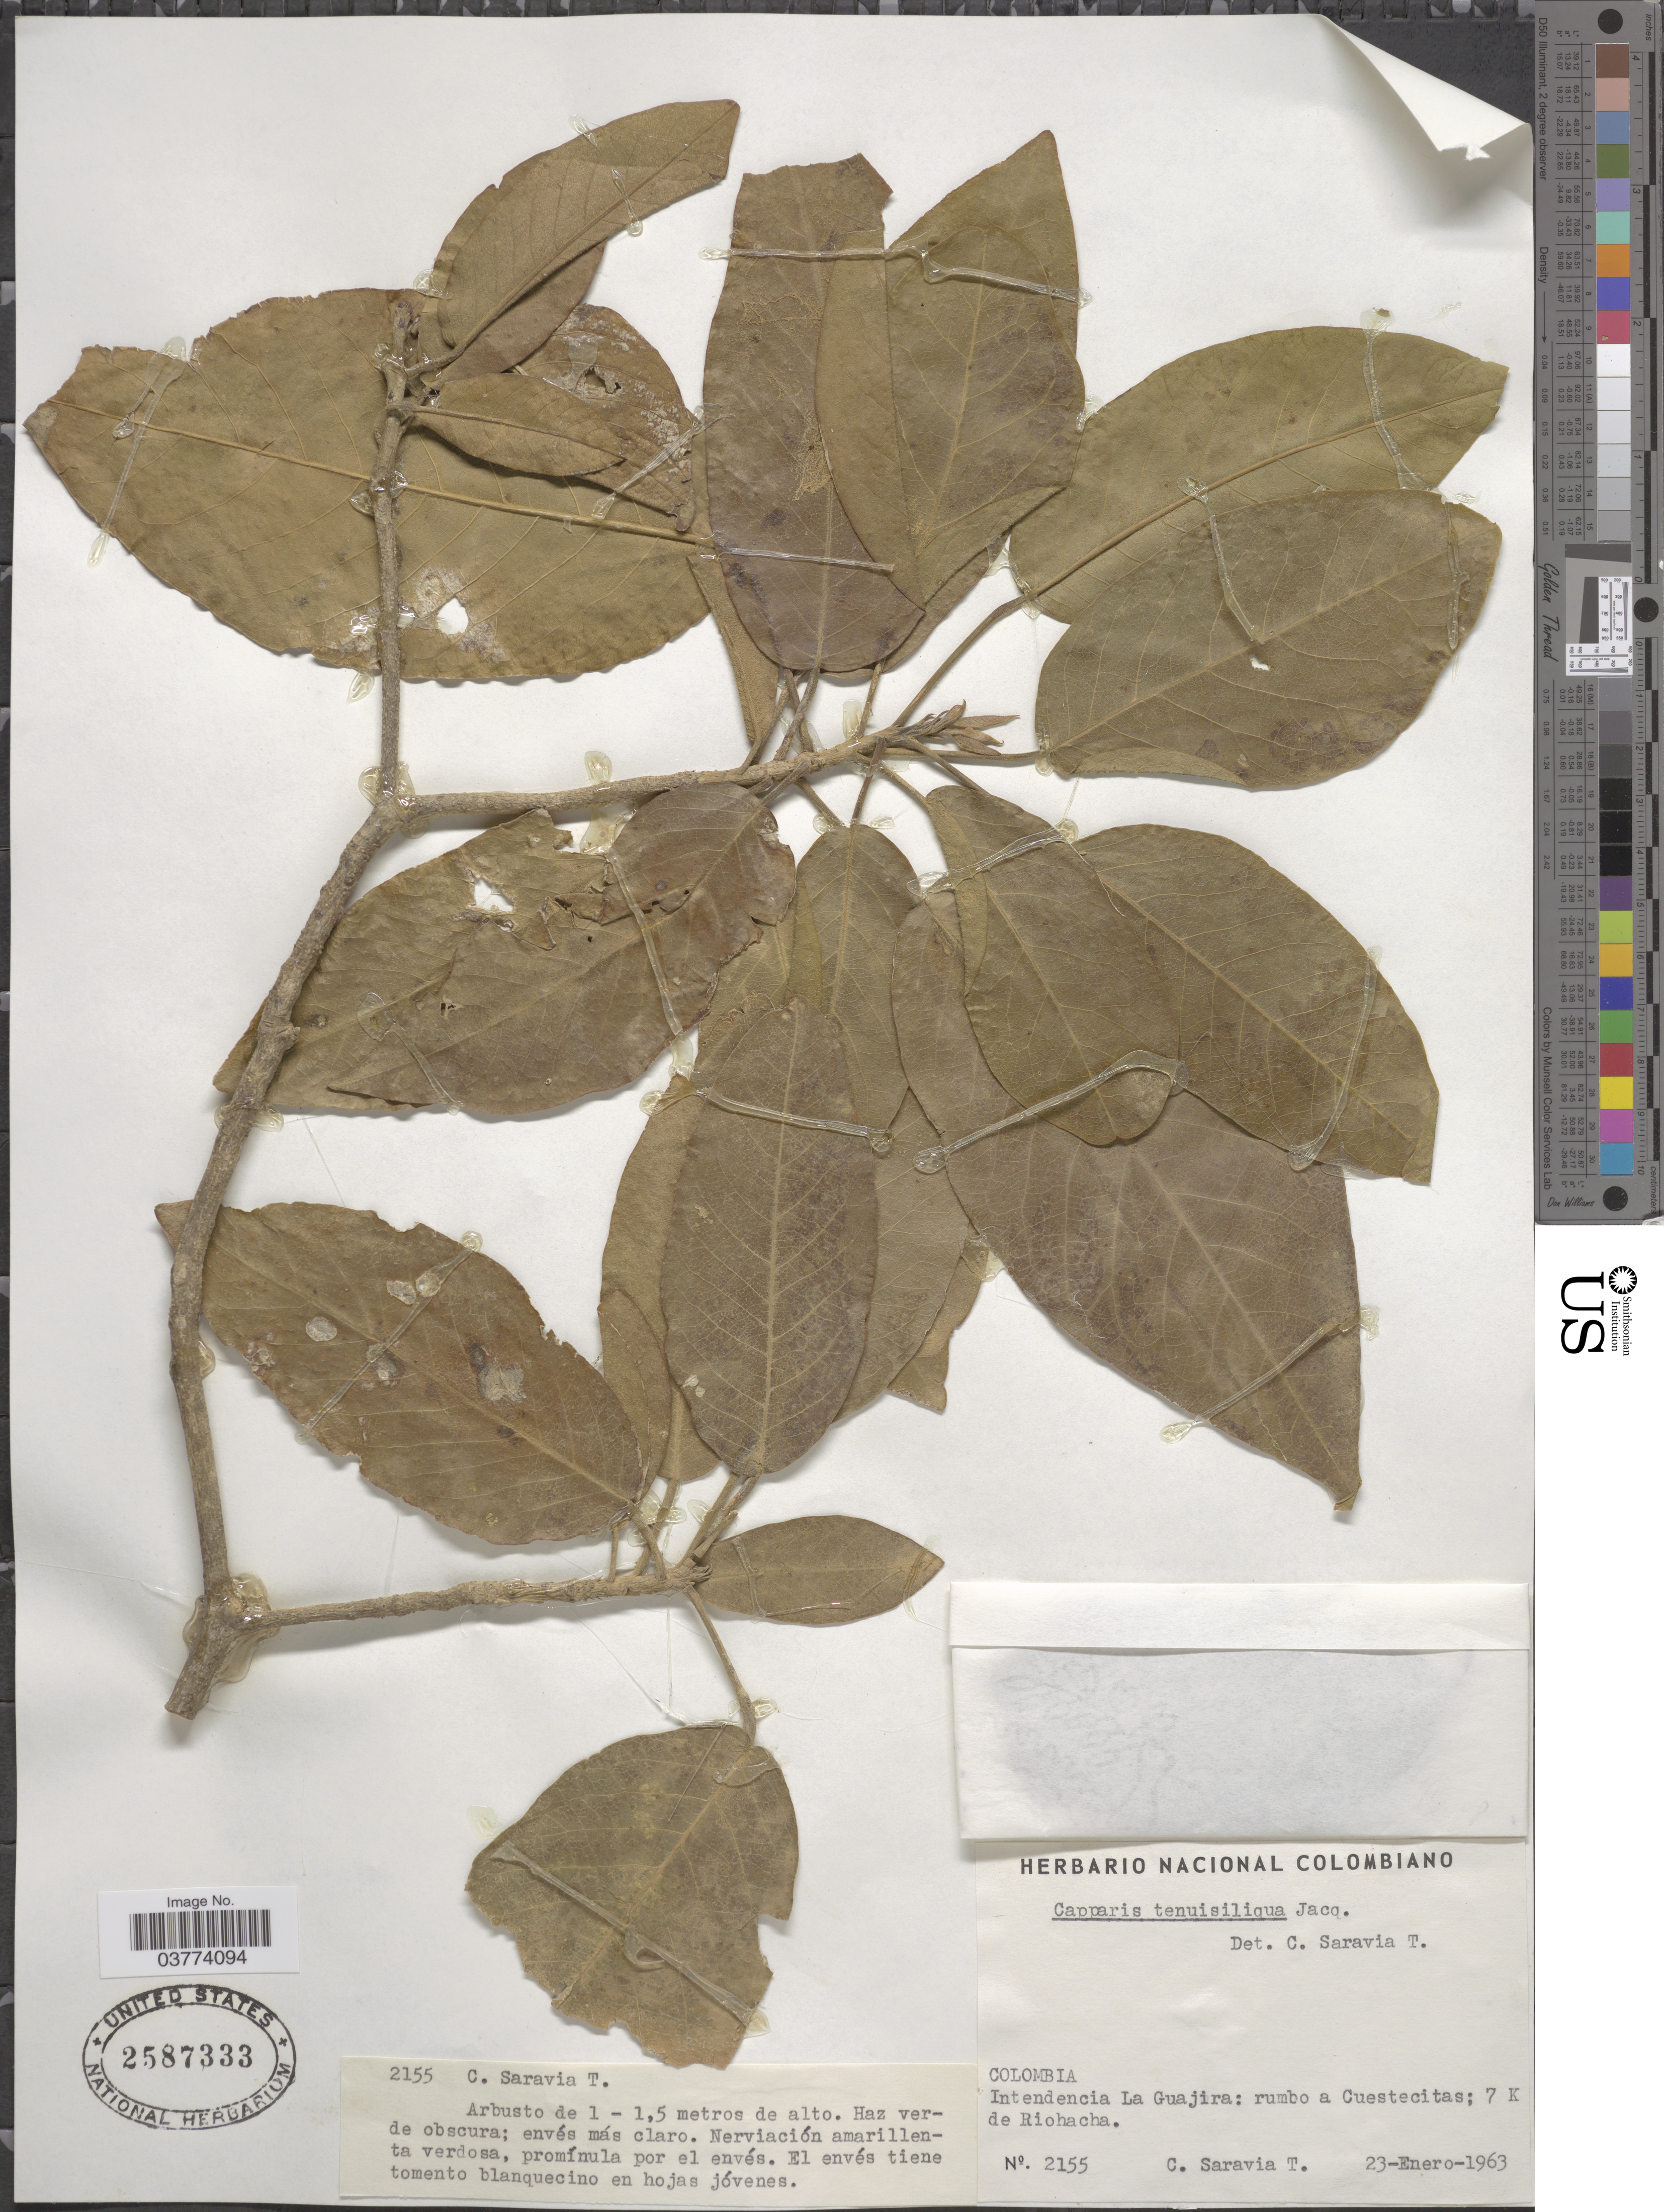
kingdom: Plantae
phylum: Tracheophyta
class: Magnoliopsida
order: Brassicales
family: Capparaceae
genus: Monilicarpa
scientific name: Monilicarpa tenuisiliqua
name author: (Jacq.) Cornejo & Iltis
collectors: C. Saravia T.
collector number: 2155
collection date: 1963-01-23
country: Colombia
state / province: La Guajira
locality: Intendencia La Guajira: rumbo a Cuestecitas; 7 K de Riohacha.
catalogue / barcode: US 2587333